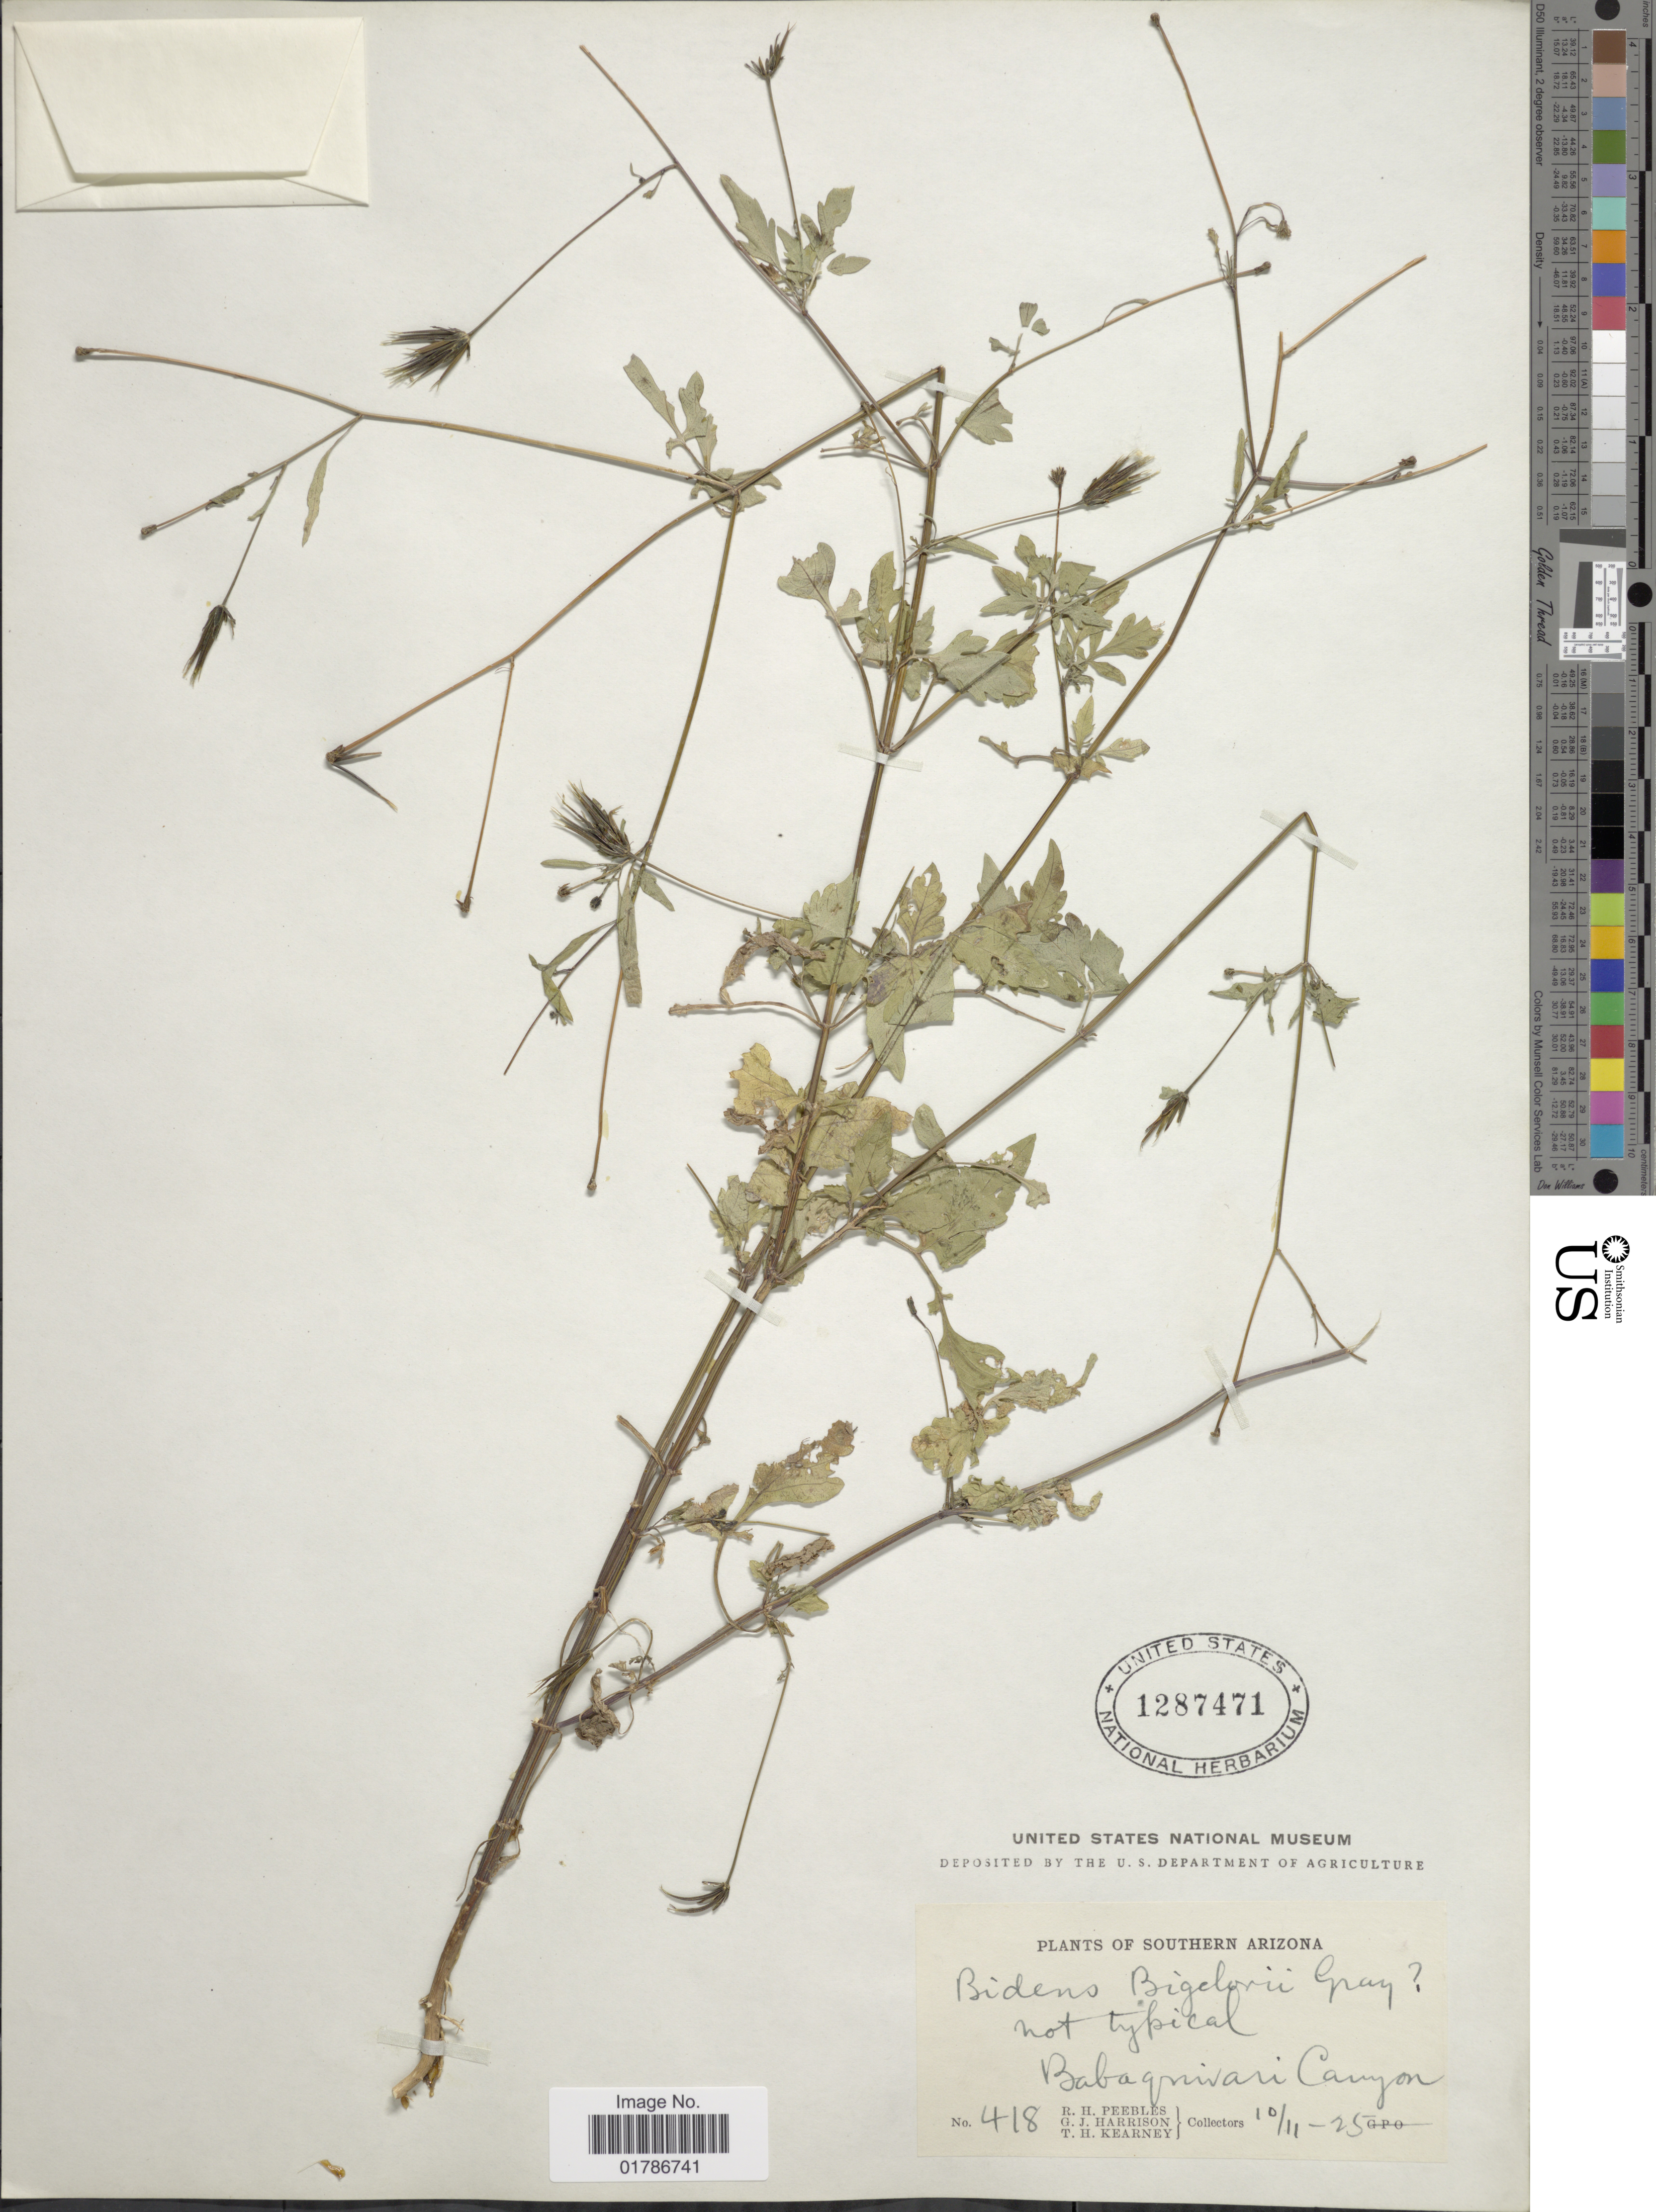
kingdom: Plantae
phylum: Tracheophyta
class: Magnoliopsida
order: Asterales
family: Asteraceae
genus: Bidens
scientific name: Bidens leptocephala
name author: Sherff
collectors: R. H. Peebles, G. J. Harrison & T. H. Kearney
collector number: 418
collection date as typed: Transcribed d/m/y: 11/10/25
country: United States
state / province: Arizona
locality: Southern Arizona, Baboquivari Canyon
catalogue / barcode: US 1287471